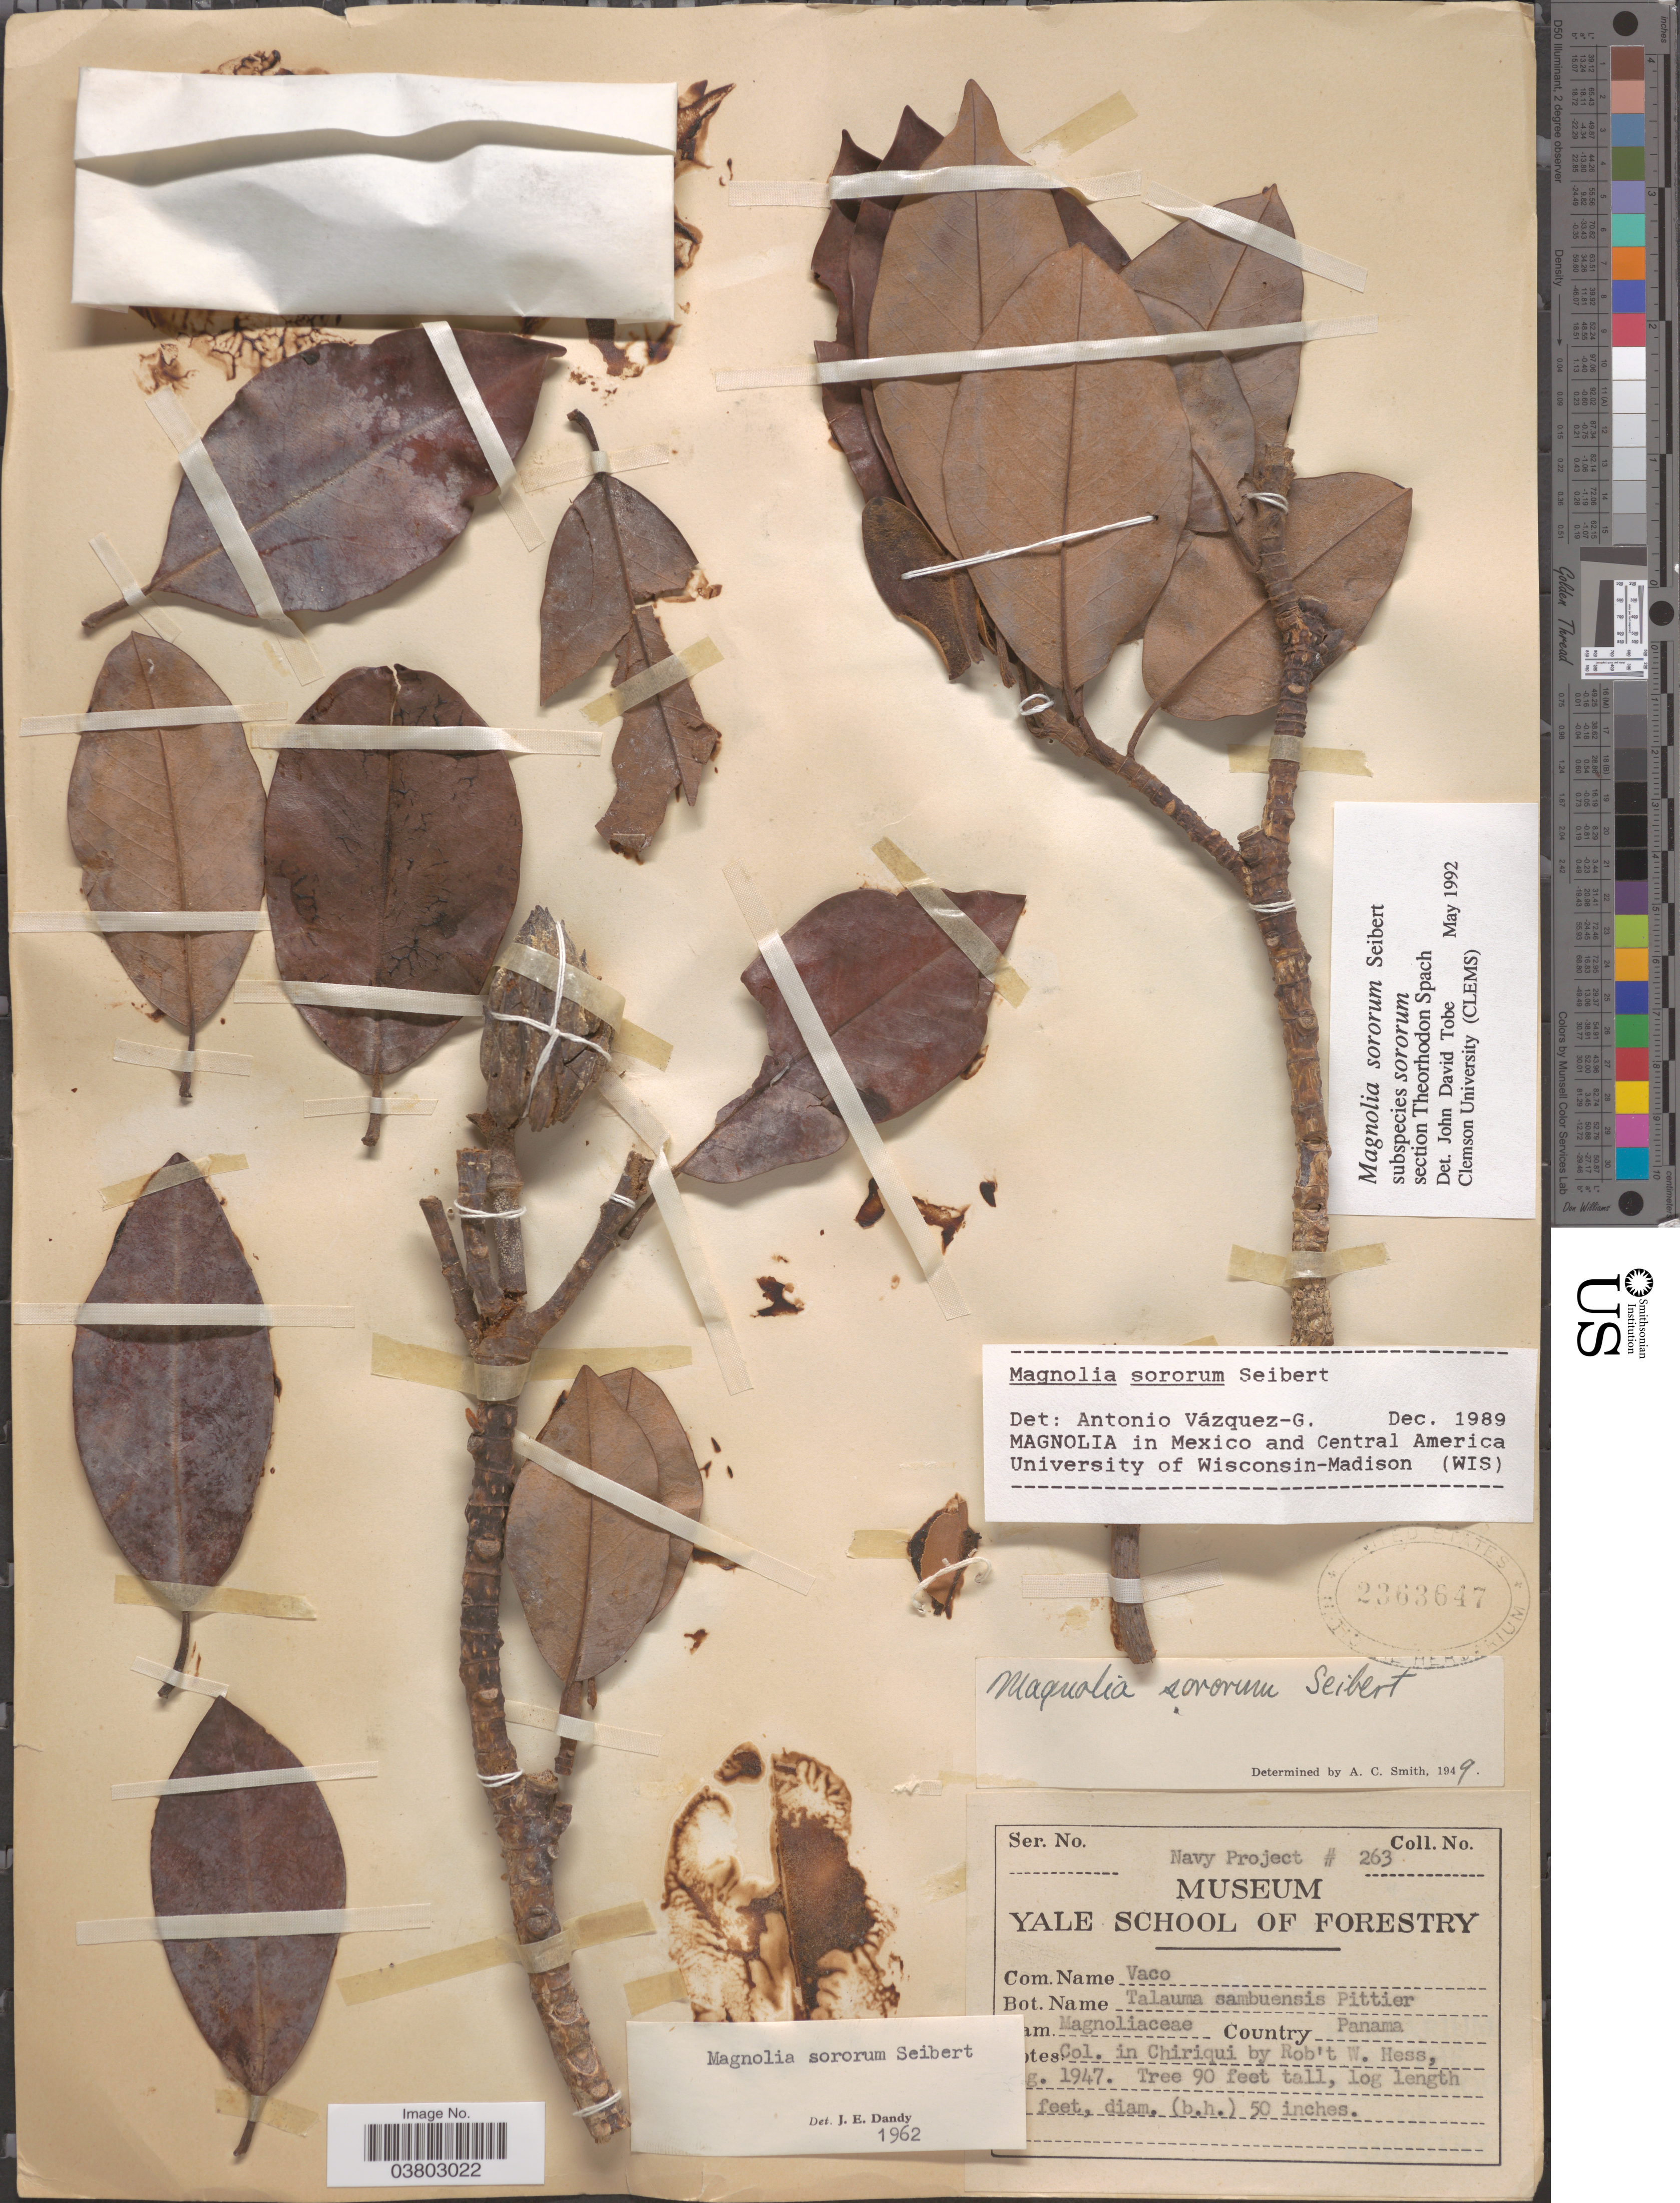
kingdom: Plantae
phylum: Tracheophyta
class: Magnoliopsida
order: Magnoliales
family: Magnoliaceae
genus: Magnolia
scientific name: Magnolia sororum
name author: Seibert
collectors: R. Hess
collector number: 263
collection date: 1947-08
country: Panama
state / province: Chiriqui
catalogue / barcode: US 2363647